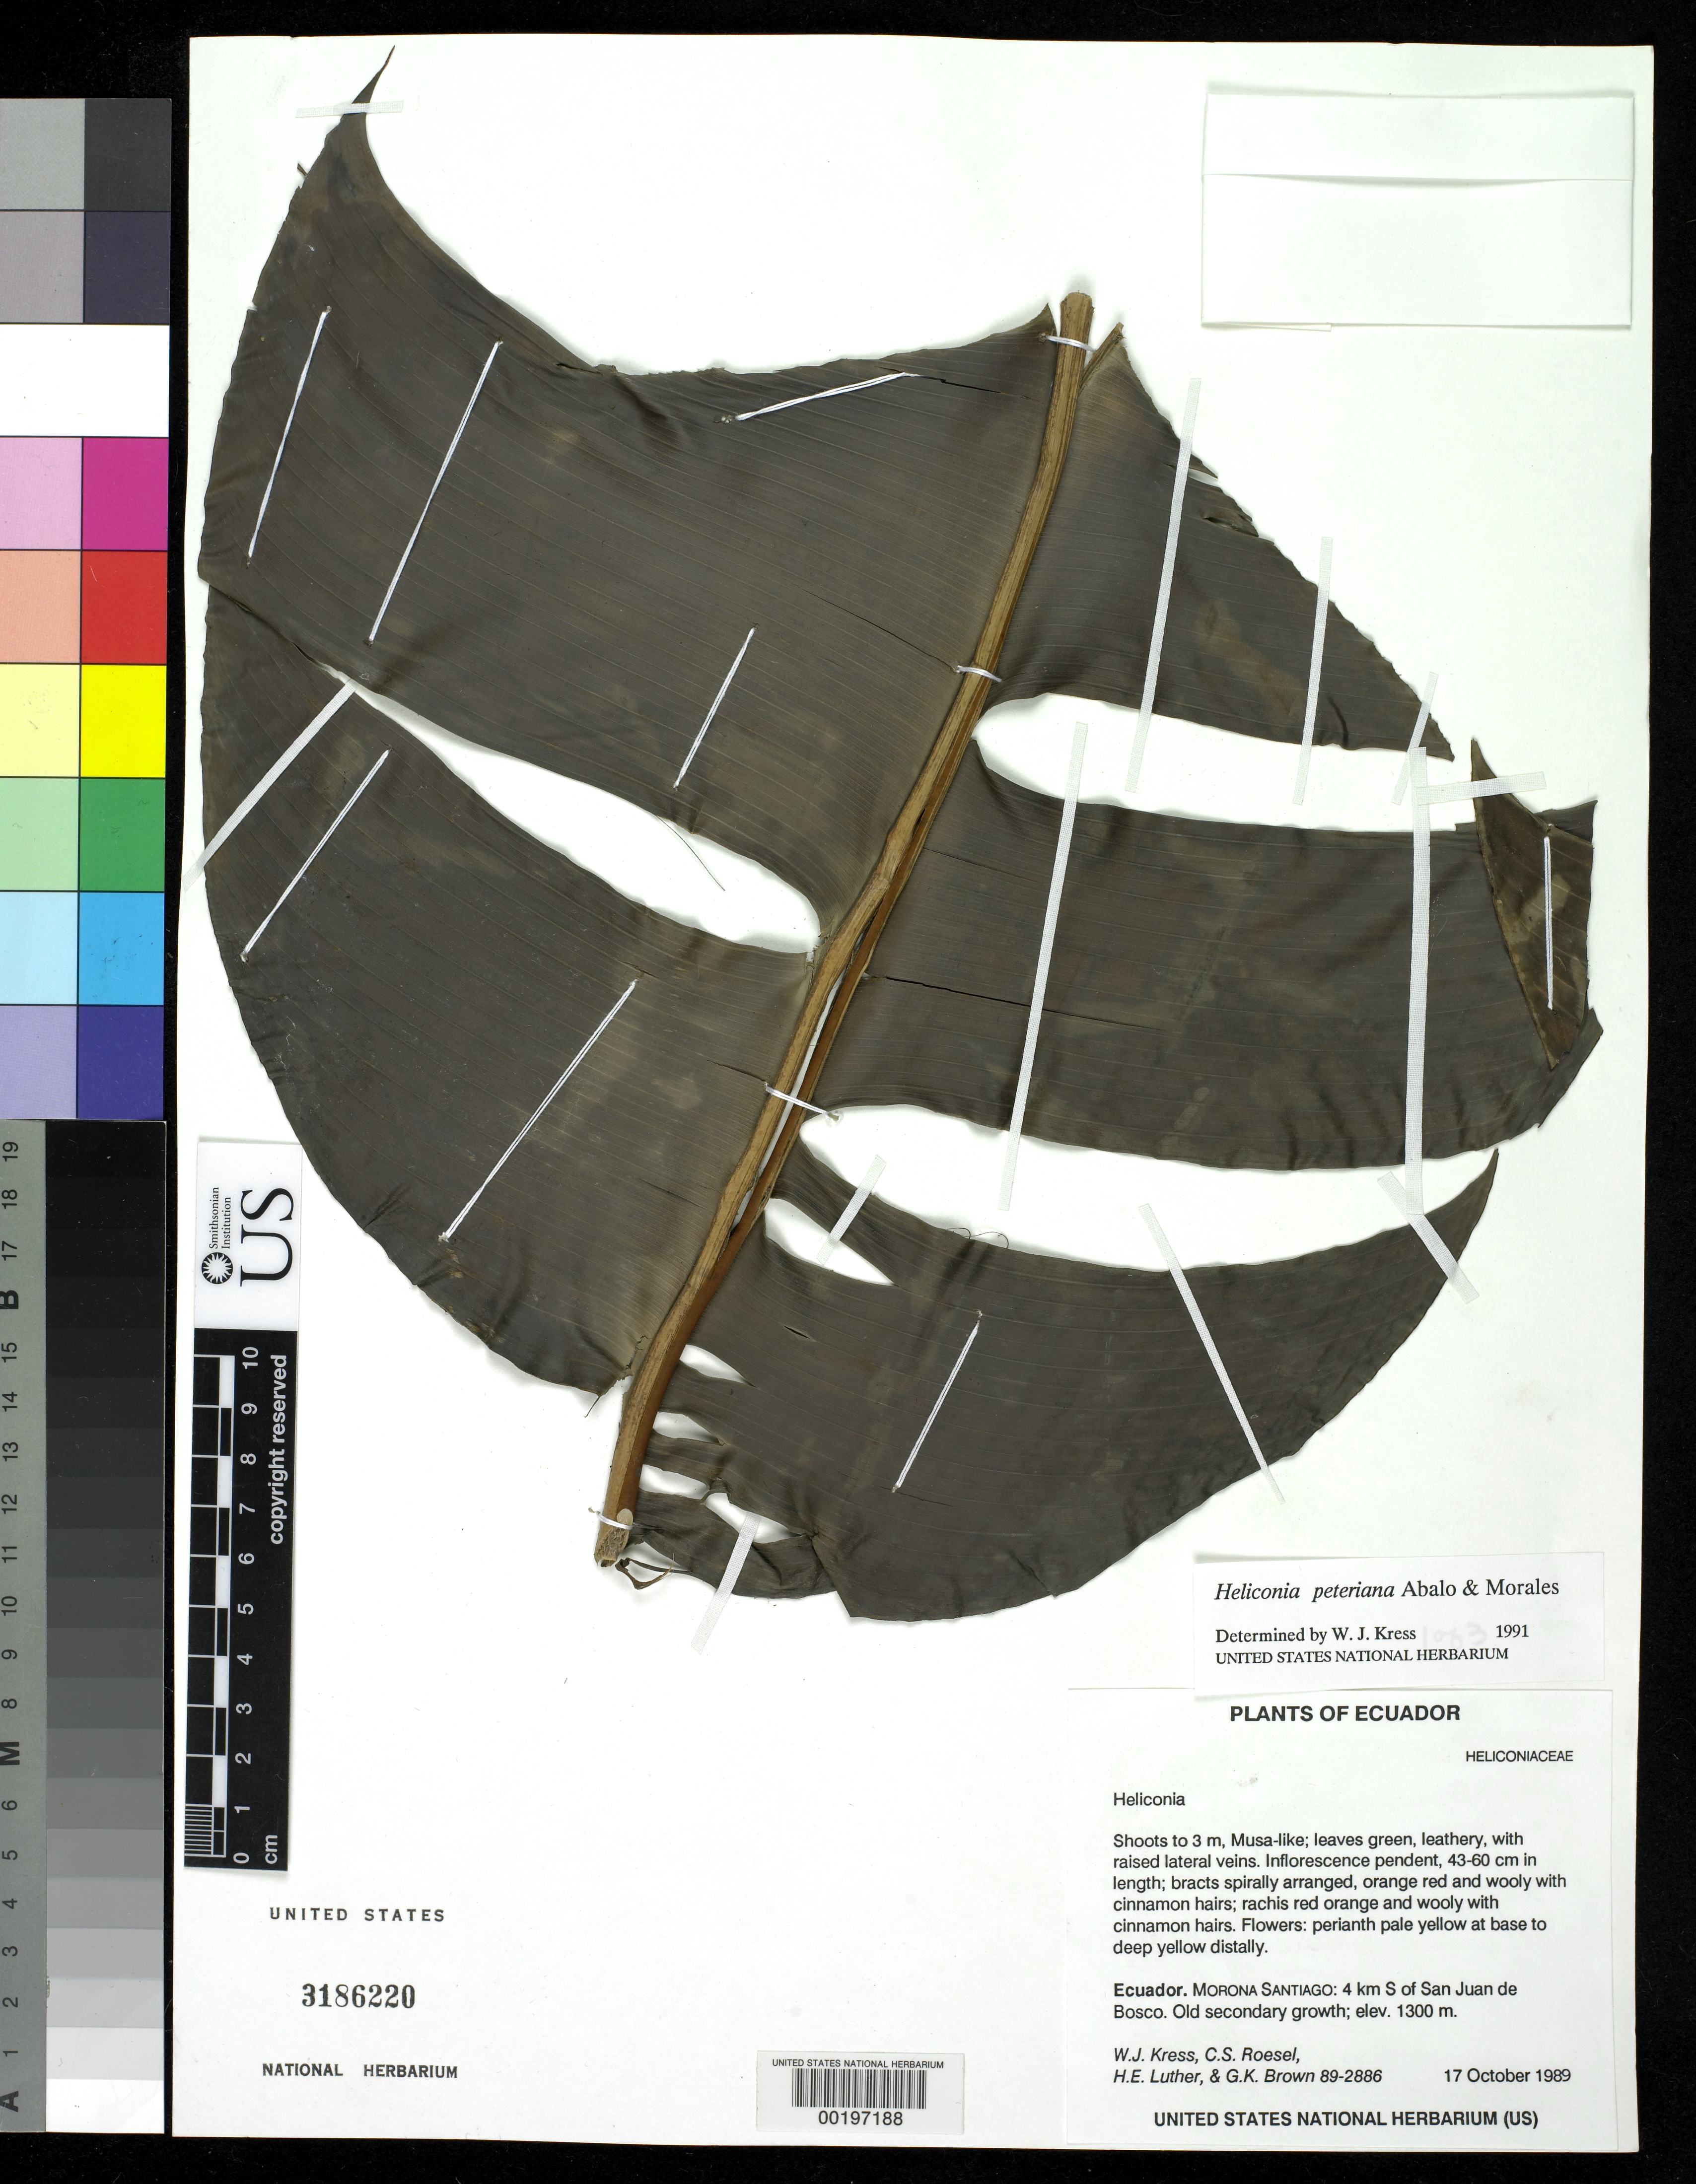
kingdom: Plantae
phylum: Tracheophyta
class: Liliopsida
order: Zingiberales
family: Heliconiaceae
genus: Heliconia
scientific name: Heliconia peteriana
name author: Abalo & G. Morales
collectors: W. J. Kress, C. S. Roesel, Harry E. Luther & G. K. Brown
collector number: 89-2886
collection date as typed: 17 Oct 1989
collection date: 1989-10-17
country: Ecuador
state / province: Morona-Santiago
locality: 4 km S of San Juan de bosco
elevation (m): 1300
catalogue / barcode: US 3186220